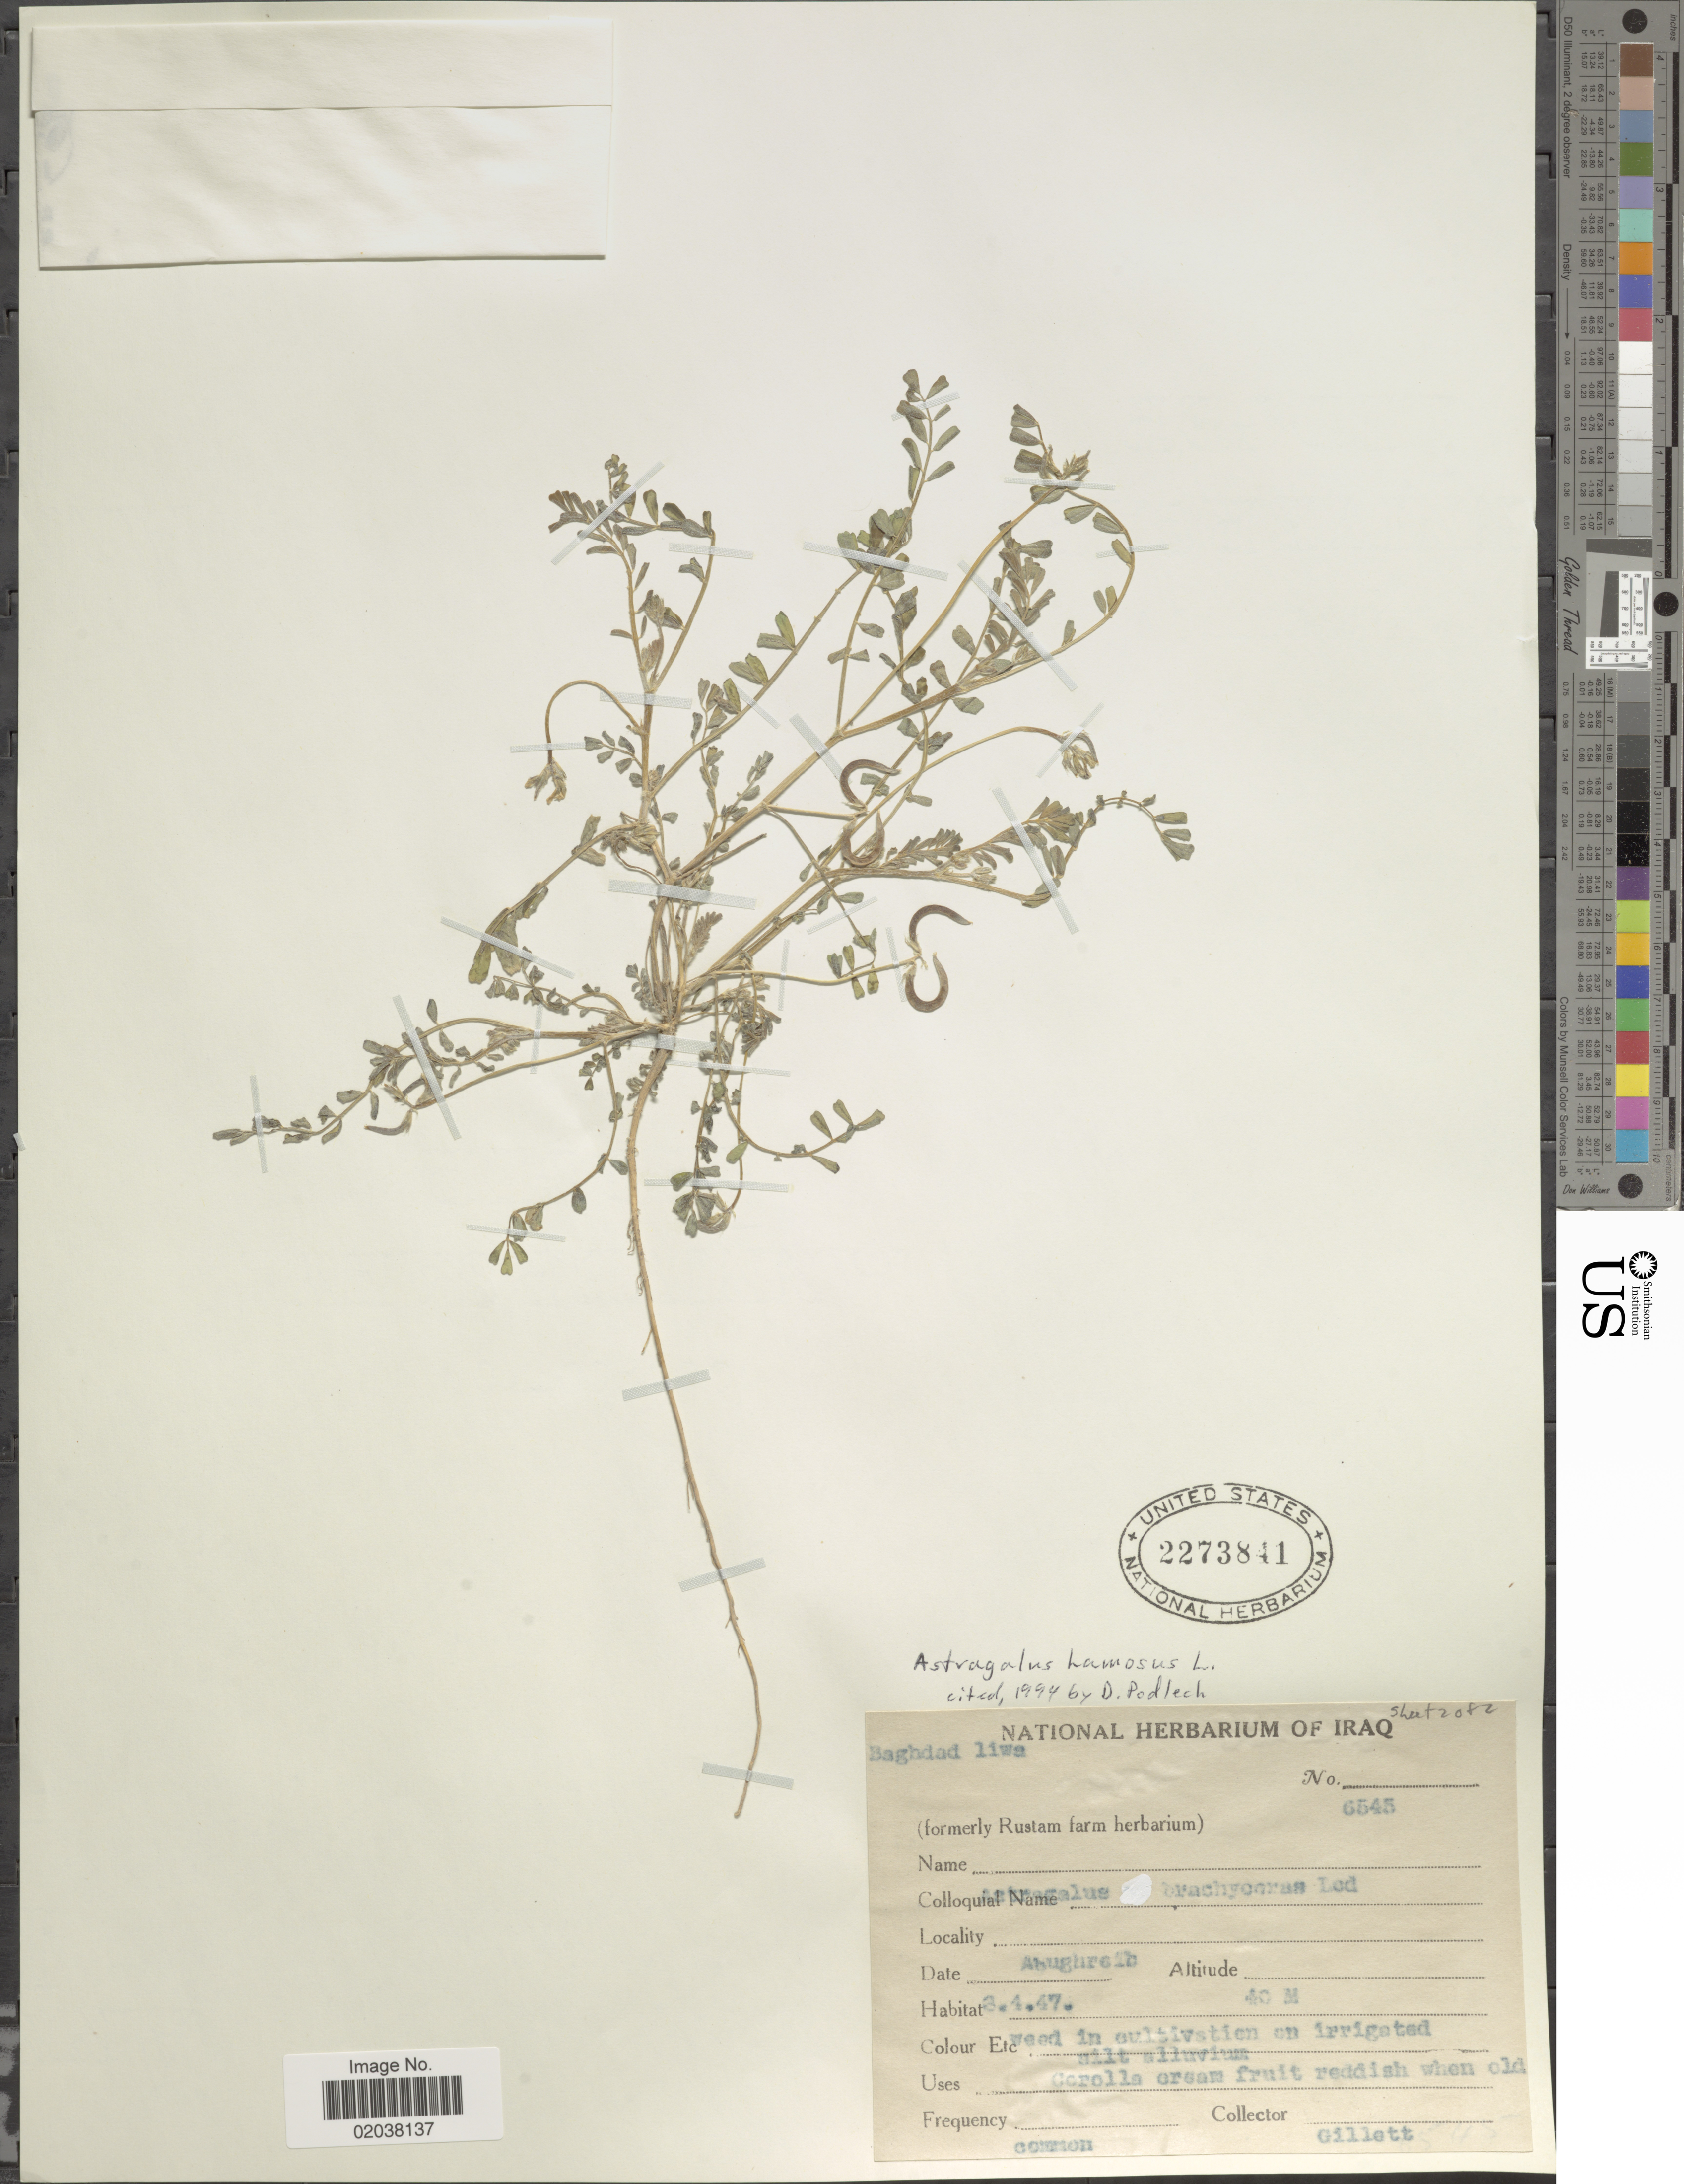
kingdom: Plantae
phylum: Tracheophyta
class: Magnoliopsida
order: Fabales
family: Fabaceae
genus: Astragalus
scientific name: Astragalus hamosus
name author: L.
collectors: Gillett, --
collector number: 6545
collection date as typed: Transcribed d/m/y: 3/4/47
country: Iraq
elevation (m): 40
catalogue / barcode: US 2273841